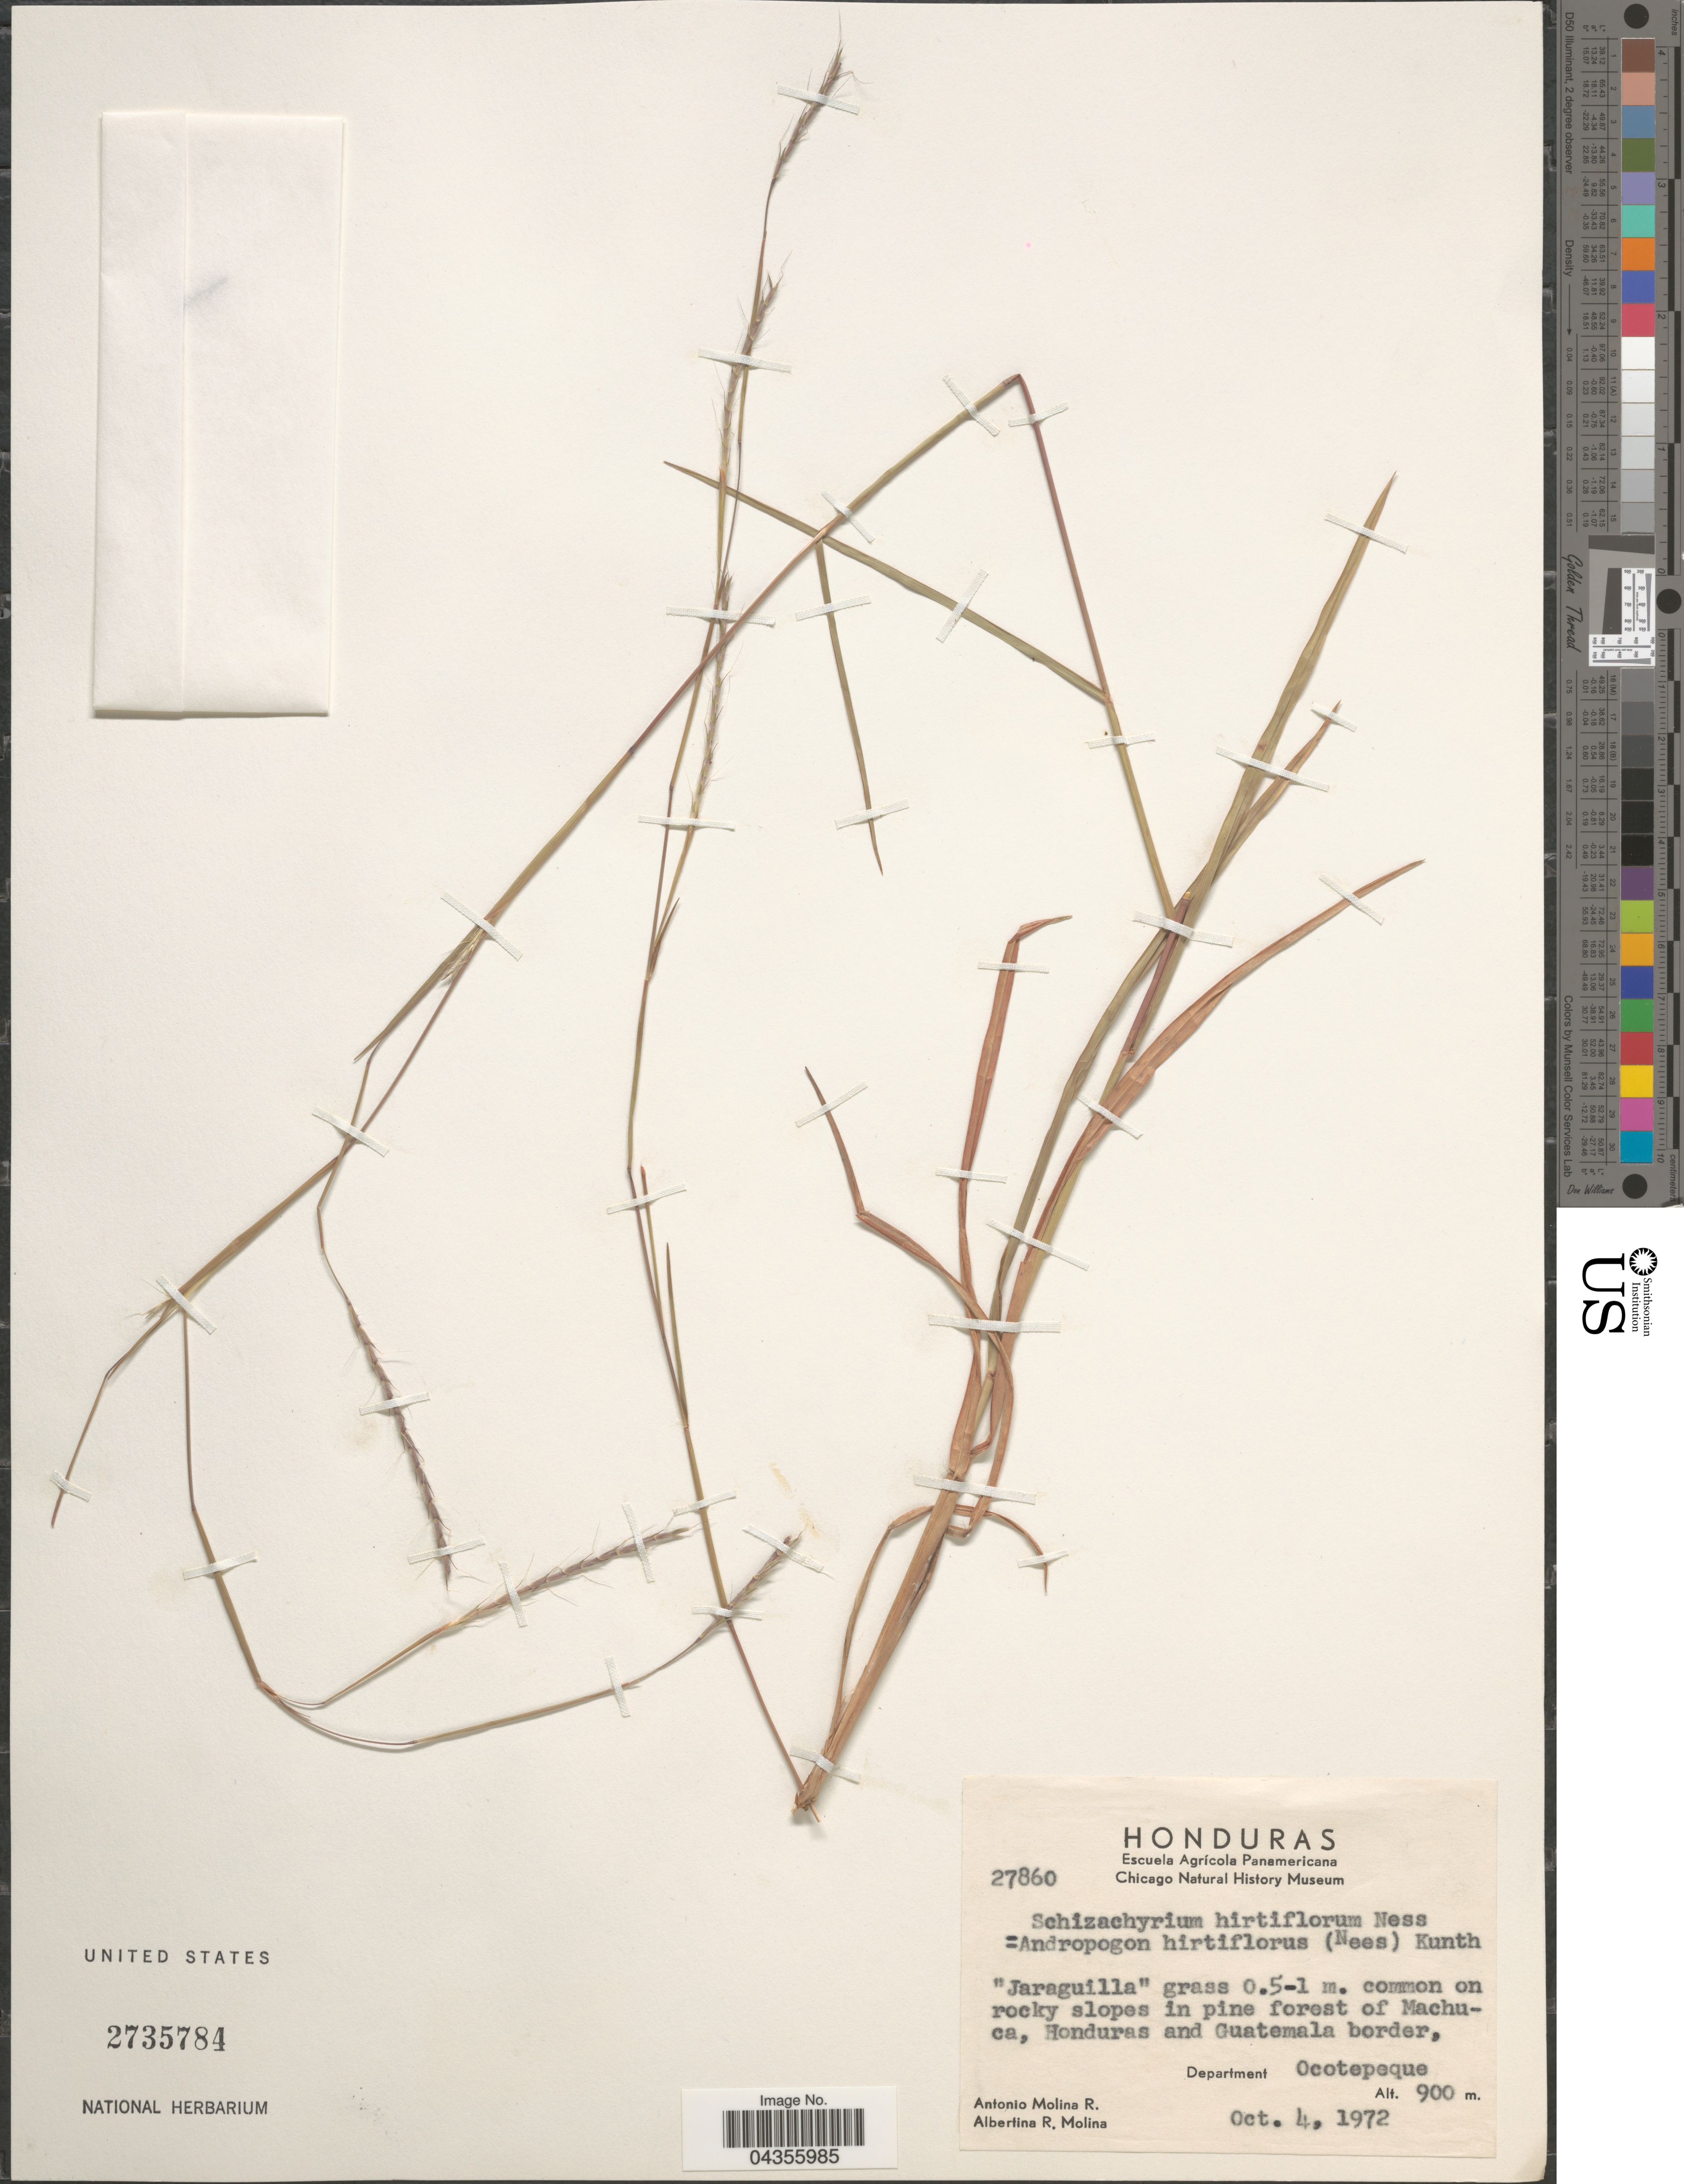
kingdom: Plantae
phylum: Tracheophyta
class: Liliopsida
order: Poales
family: Poaceae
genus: Schizachyrium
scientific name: Schizachyrium sp.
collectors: A. Molina R. & A. R. Molina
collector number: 27860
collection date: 1972-10-04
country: Honduras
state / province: Ocotepeque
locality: On rocky slopes in pine forest of Machuca, Honduras and Guatemala border, Department Ocotepeque.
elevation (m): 900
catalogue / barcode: US 2735784